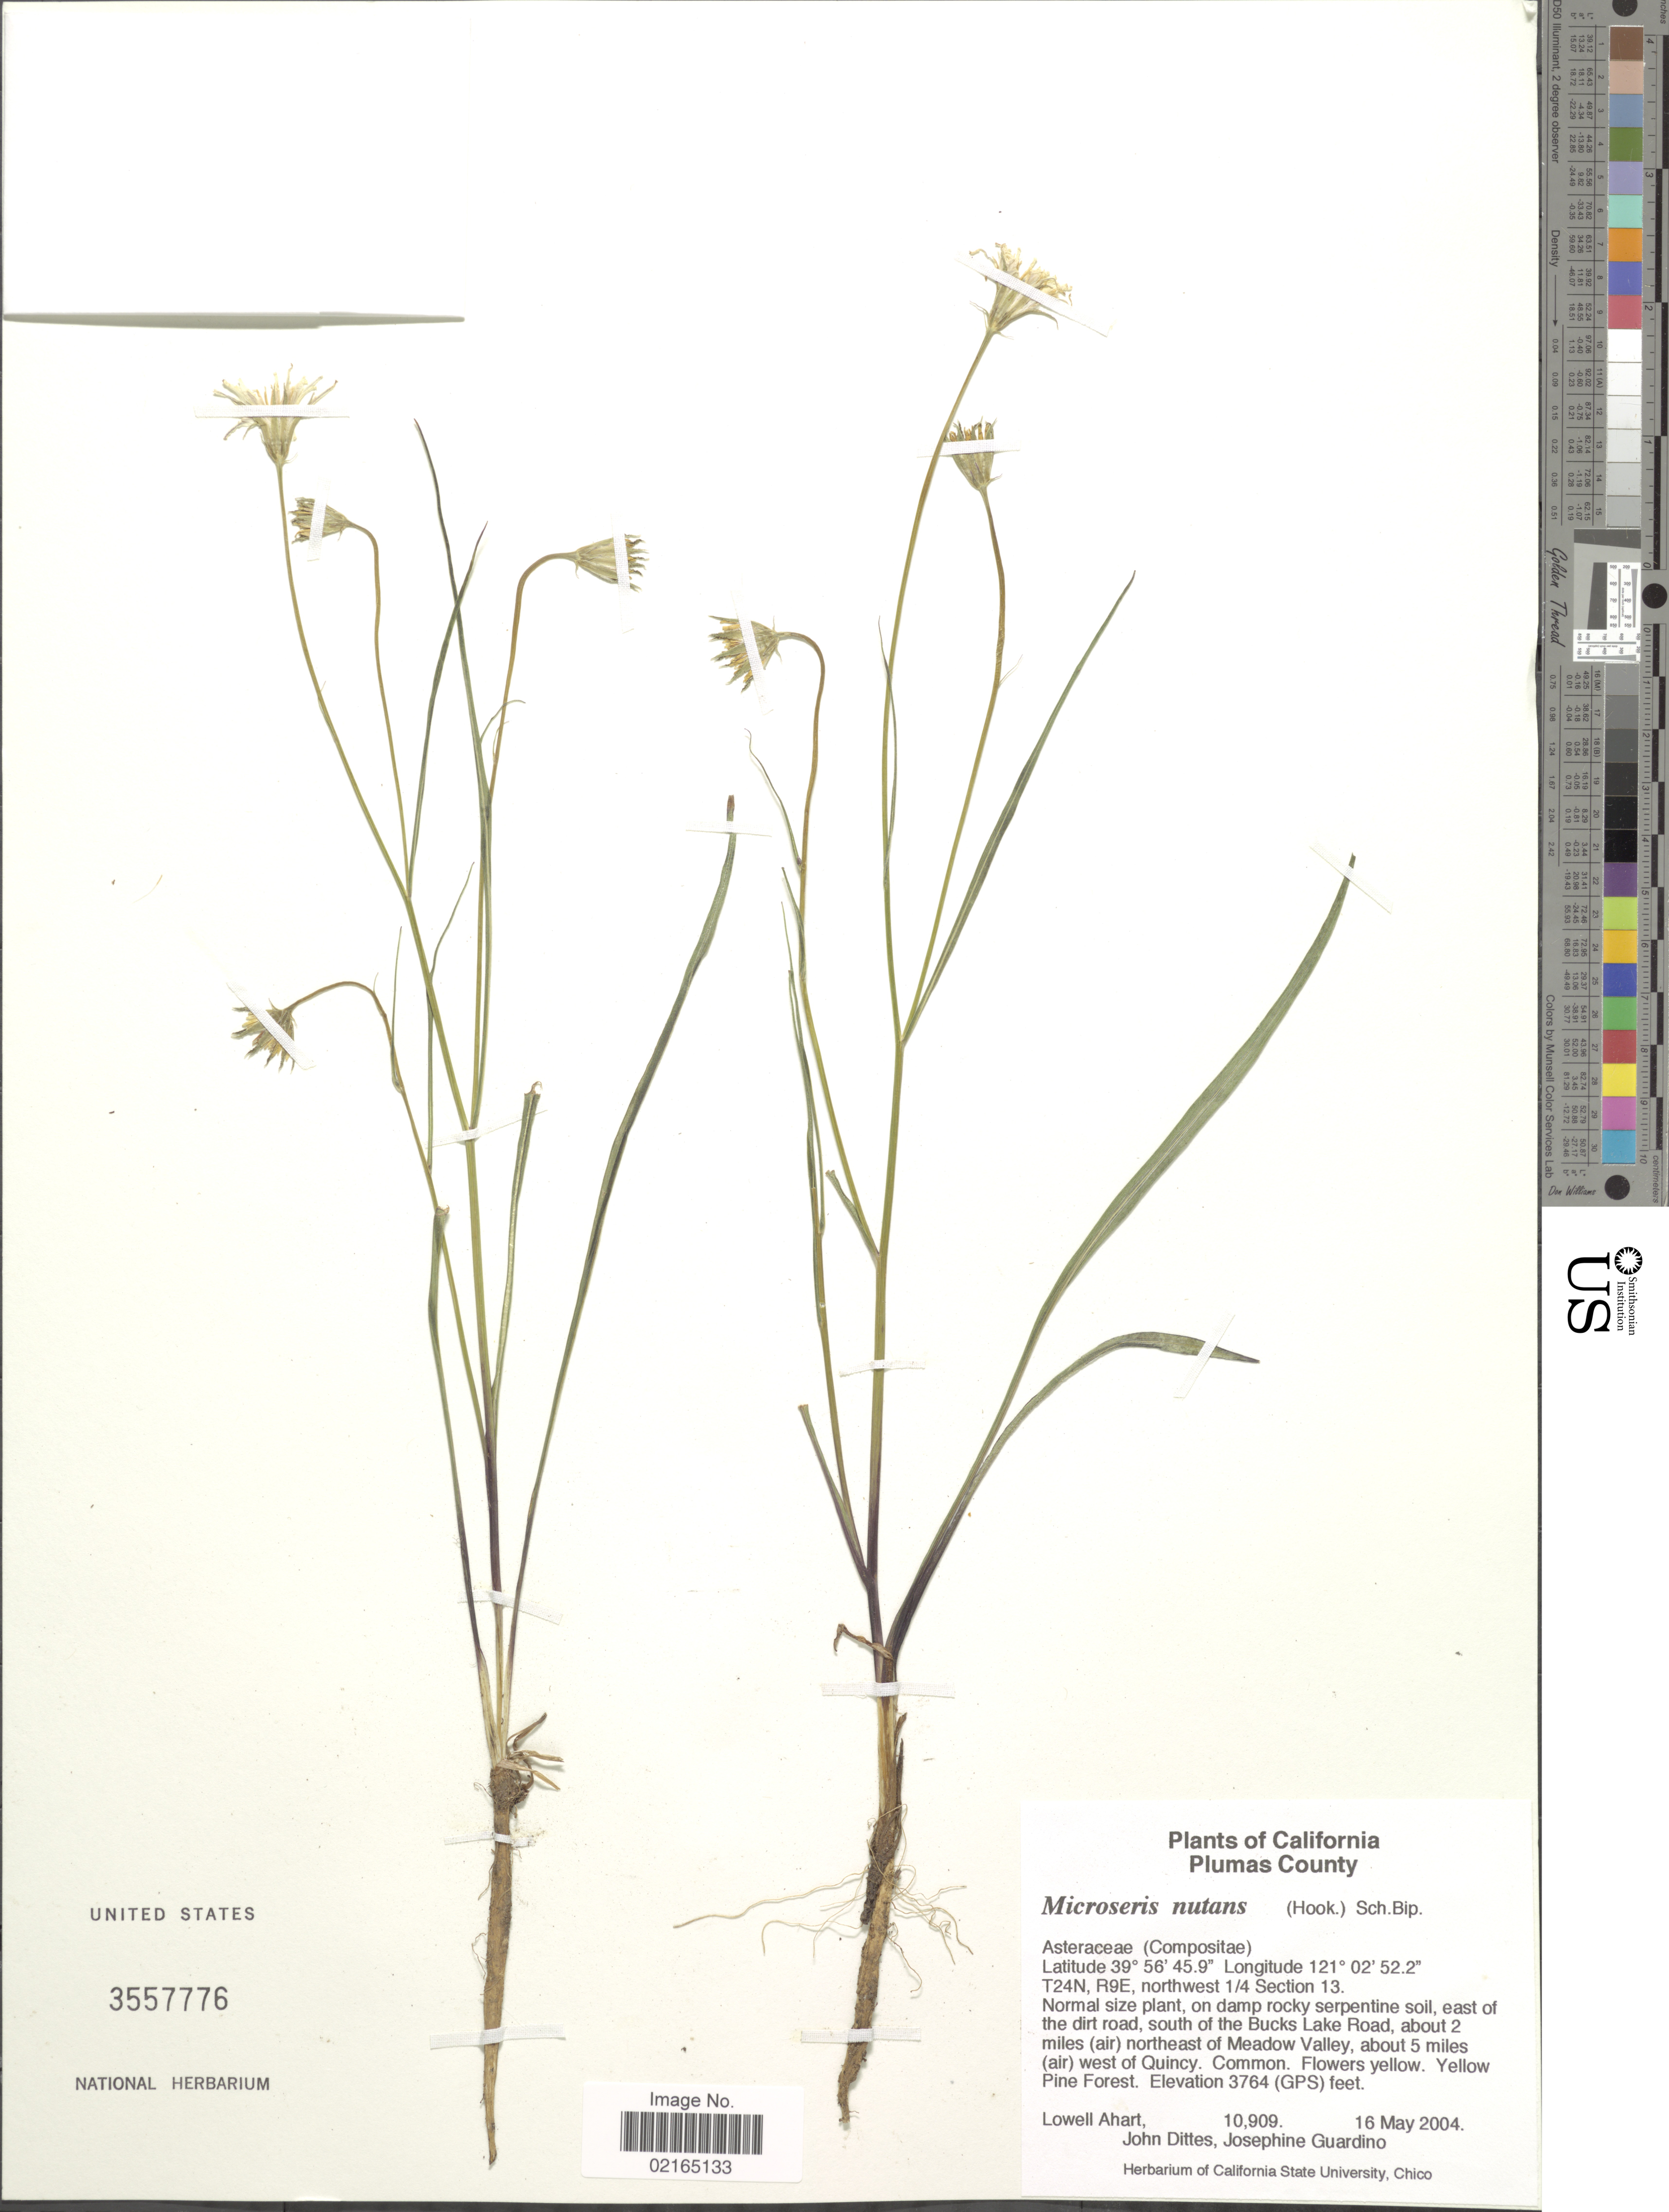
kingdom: Plantae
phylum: Tracheophyta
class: Magnoliopsida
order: Asterales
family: Asteraceae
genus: Microseris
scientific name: Microseris nutans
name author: (Hook.) Sch. Bip.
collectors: L. Ahart, J. Dittes & J. Guardino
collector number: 10909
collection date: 2004-05-16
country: United States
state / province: California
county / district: Plumas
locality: Plumas County, T24N, R9E, northwest 1/4 Section 13, east of the dirt road, south of the Bucks Lake Road, about 2 miles (air) northeast of Meadow Valley, about 5 miles (air) west of Quincy.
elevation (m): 1147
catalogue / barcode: US 3557776